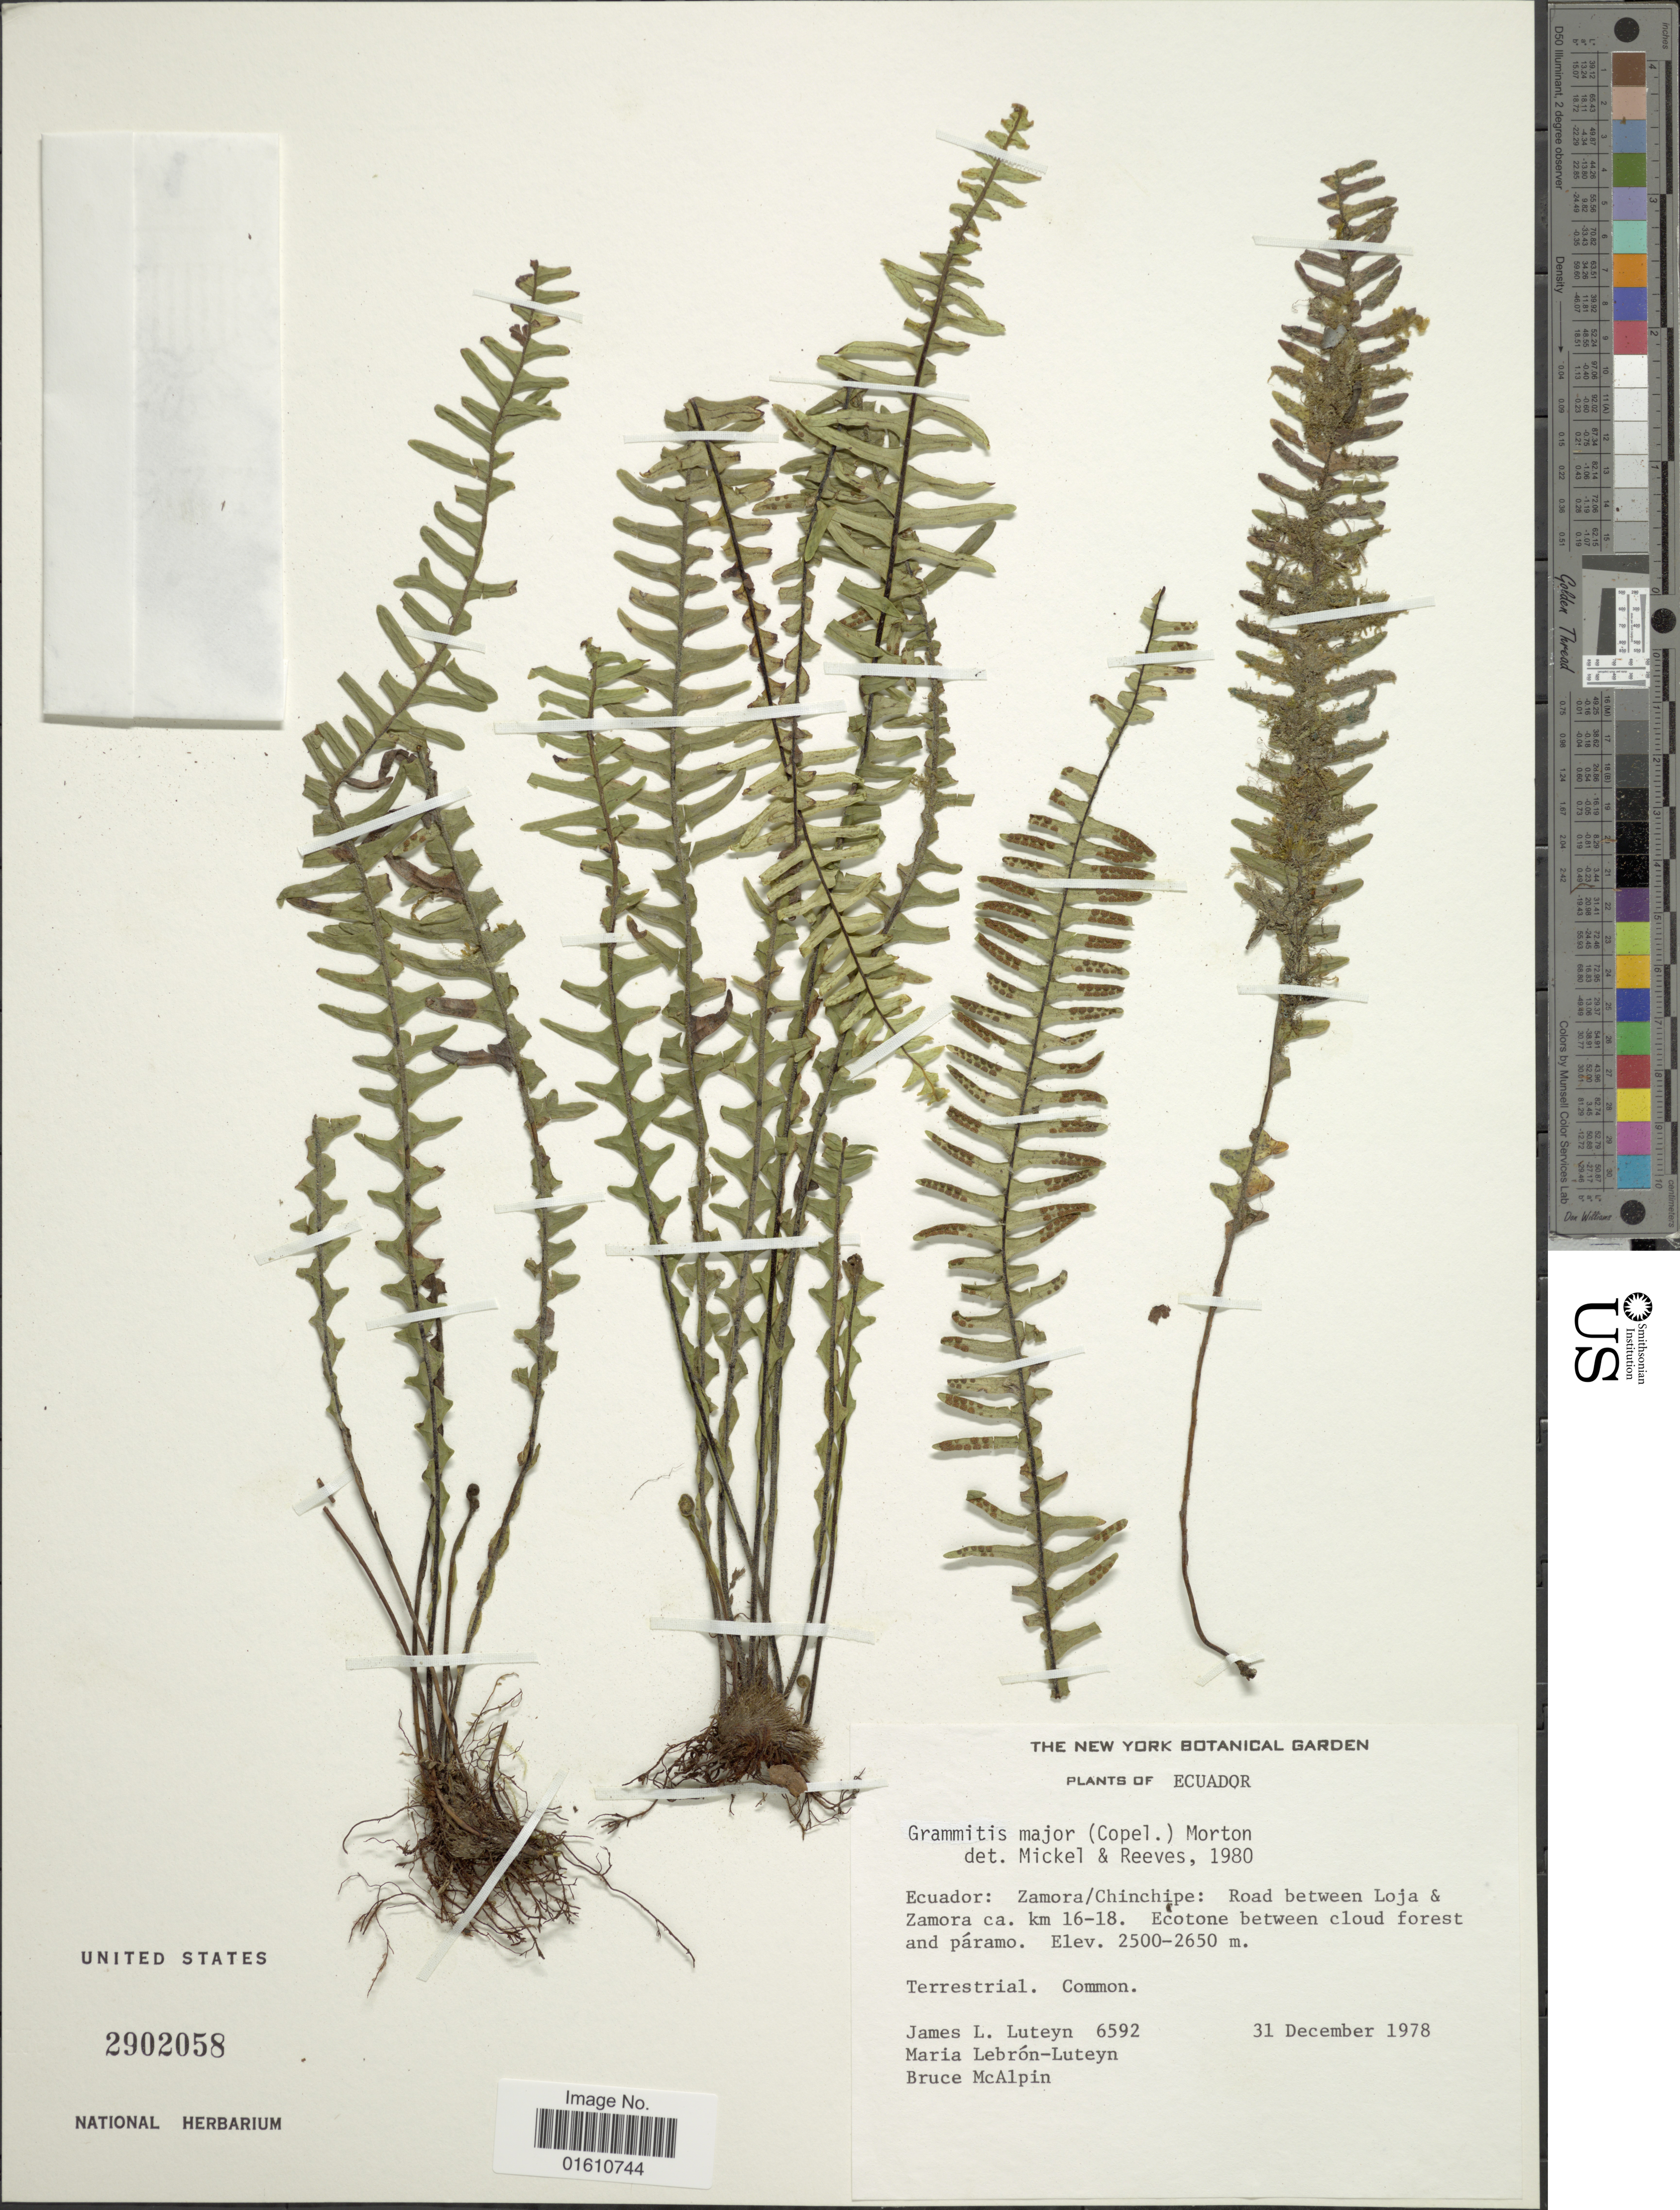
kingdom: Plantae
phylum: Tracheophyta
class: Polypodiopsida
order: Polypodiales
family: Polypodiaceae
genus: Lellingeria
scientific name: Lellingeria major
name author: (Copel.) A.R. Sm. & R.C. Moran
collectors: J. L. Luteyn, M. L. Lebrón-Luteyn & B. McAlpin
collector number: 6592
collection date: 1978-12-31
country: Ecuador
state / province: Zamora-Chinchipe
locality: Ecuador: Zamora/Chinchipe: road between Loja & Zamora ca km 16-18, Ecotone between cloud forest and Paramo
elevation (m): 2500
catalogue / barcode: US 2902058